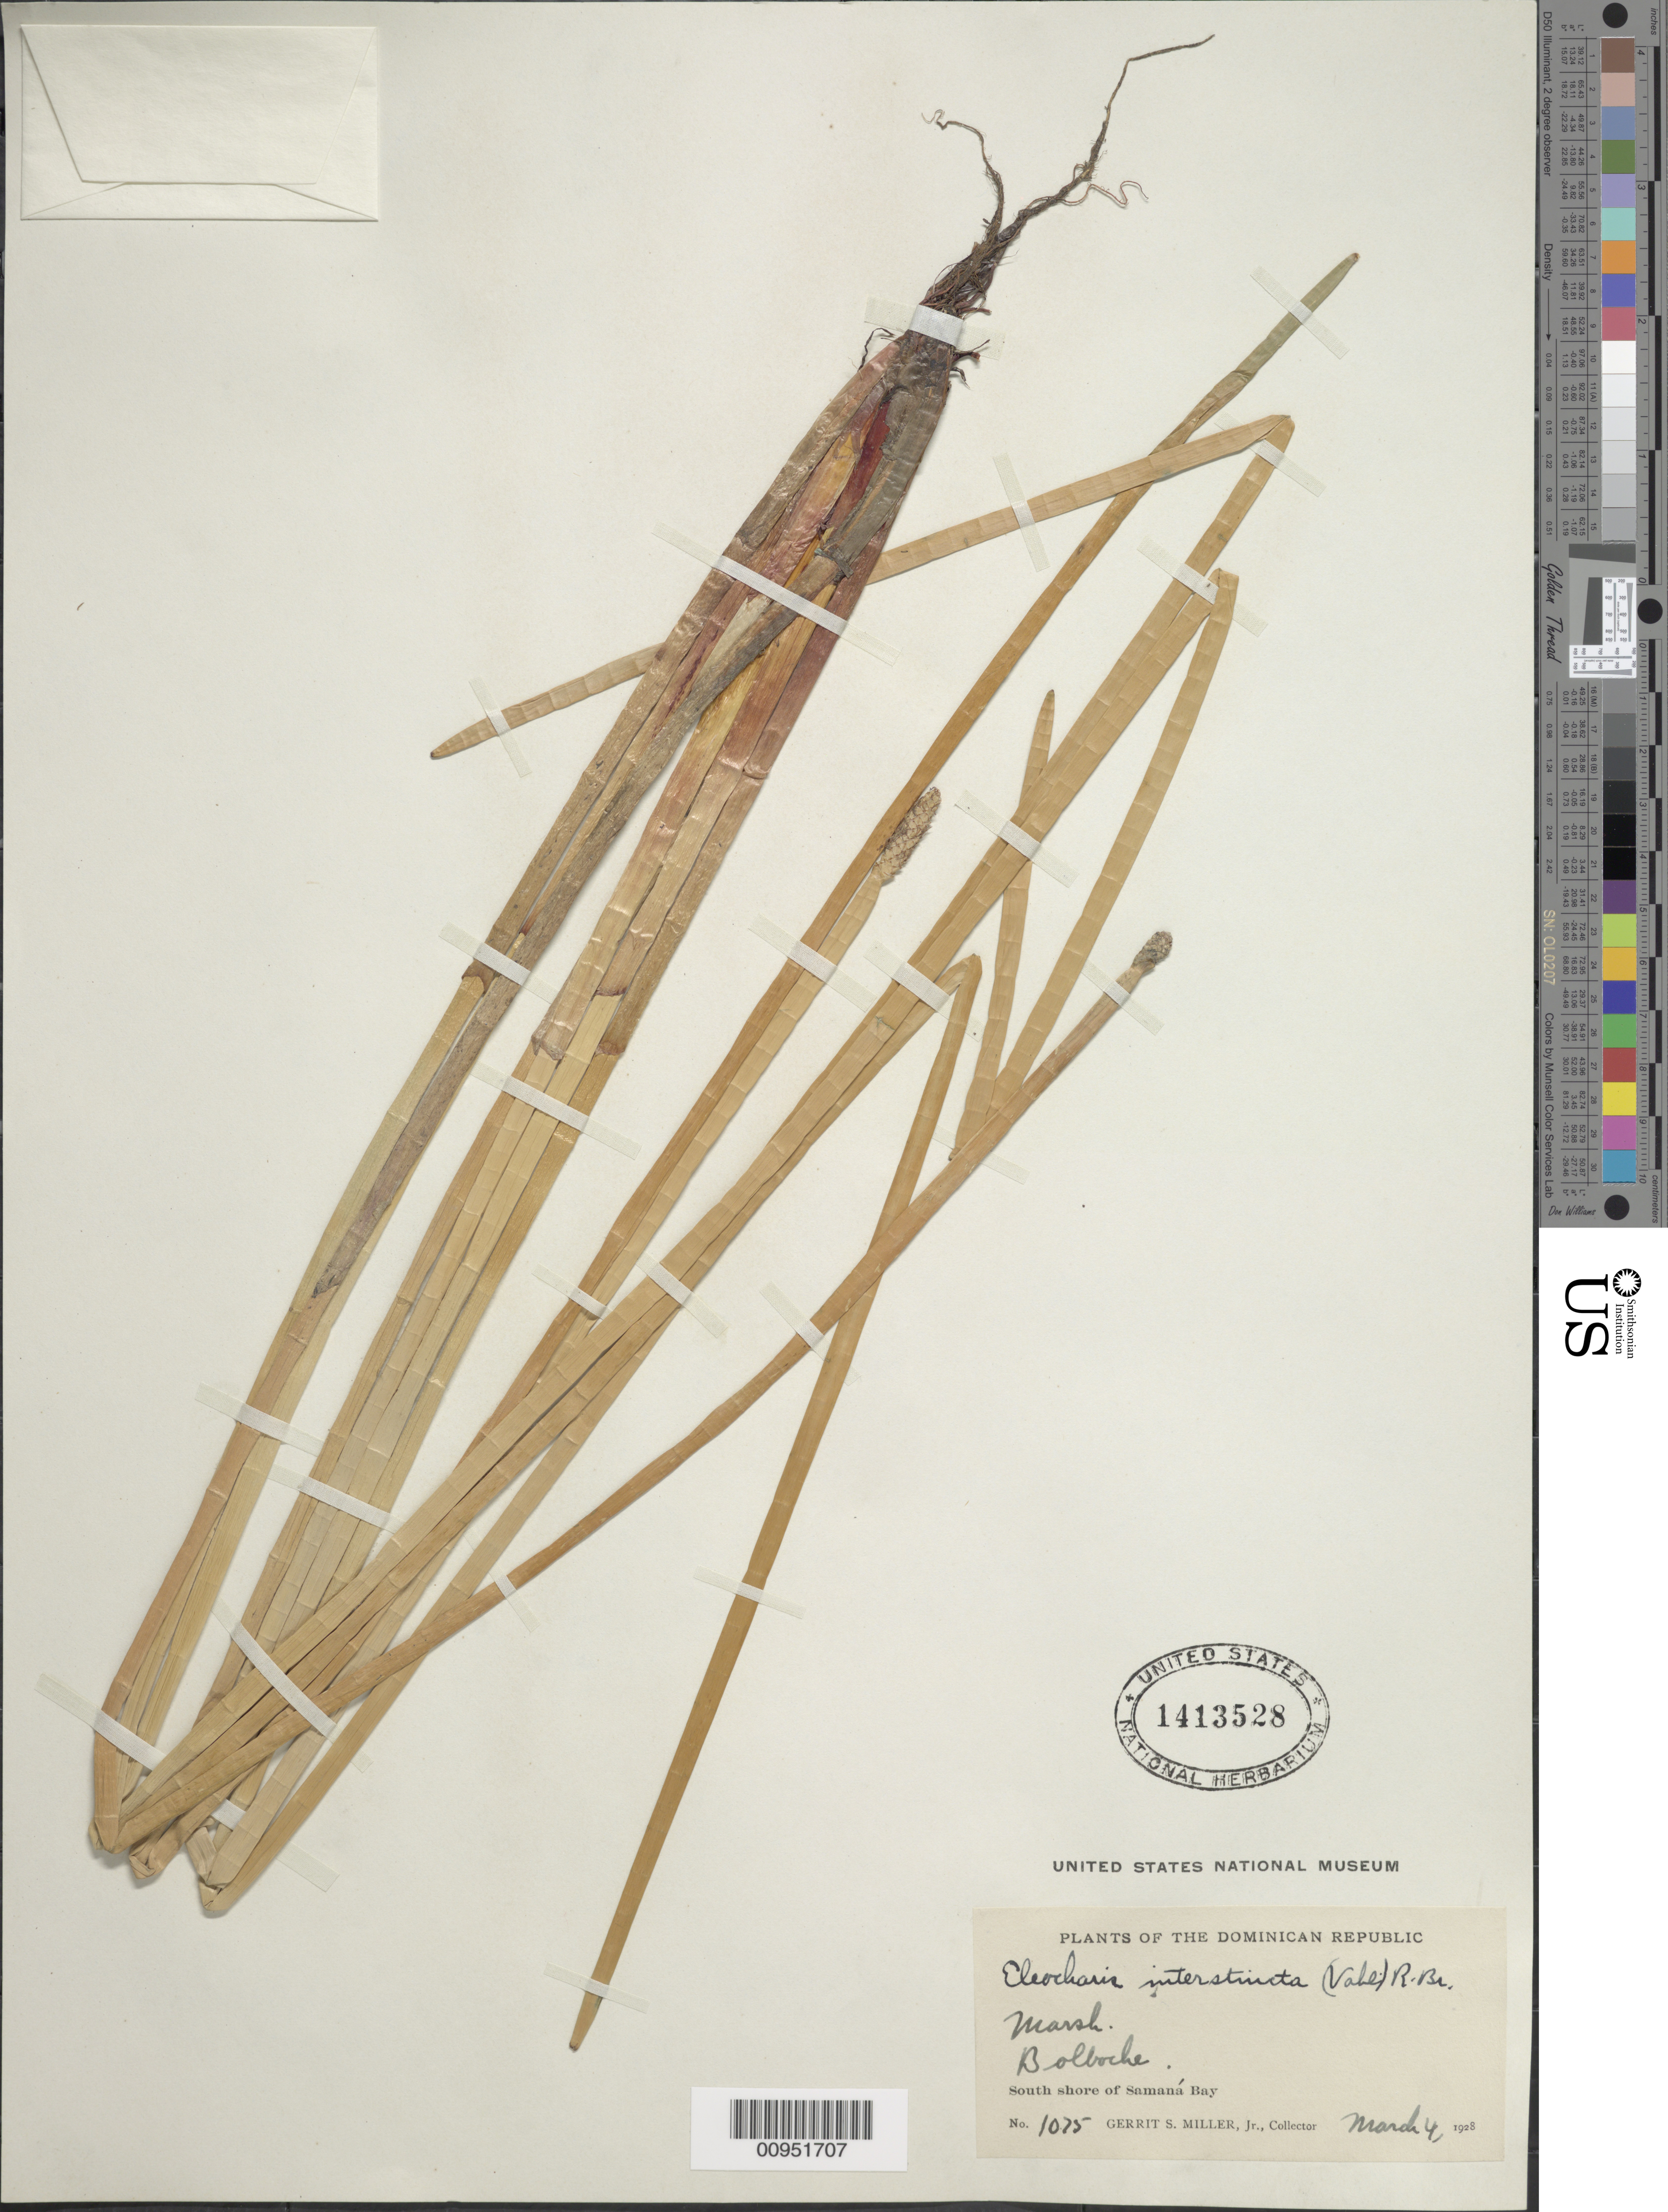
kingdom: Plantae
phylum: Tracheophyta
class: Liliopsida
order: Poales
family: Cyperaceae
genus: Eleocharis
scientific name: Eleocharis interstincta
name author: (Vahl) Roem. & Schult.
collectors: G. S. Miller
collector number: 1075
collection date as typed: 04 Mar 1928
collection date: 1928-03-04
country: Dominican Republic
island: Hispaniola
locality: South shore of Samaná Bay, Bolboche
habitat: Marsh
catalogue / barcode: US 1413528